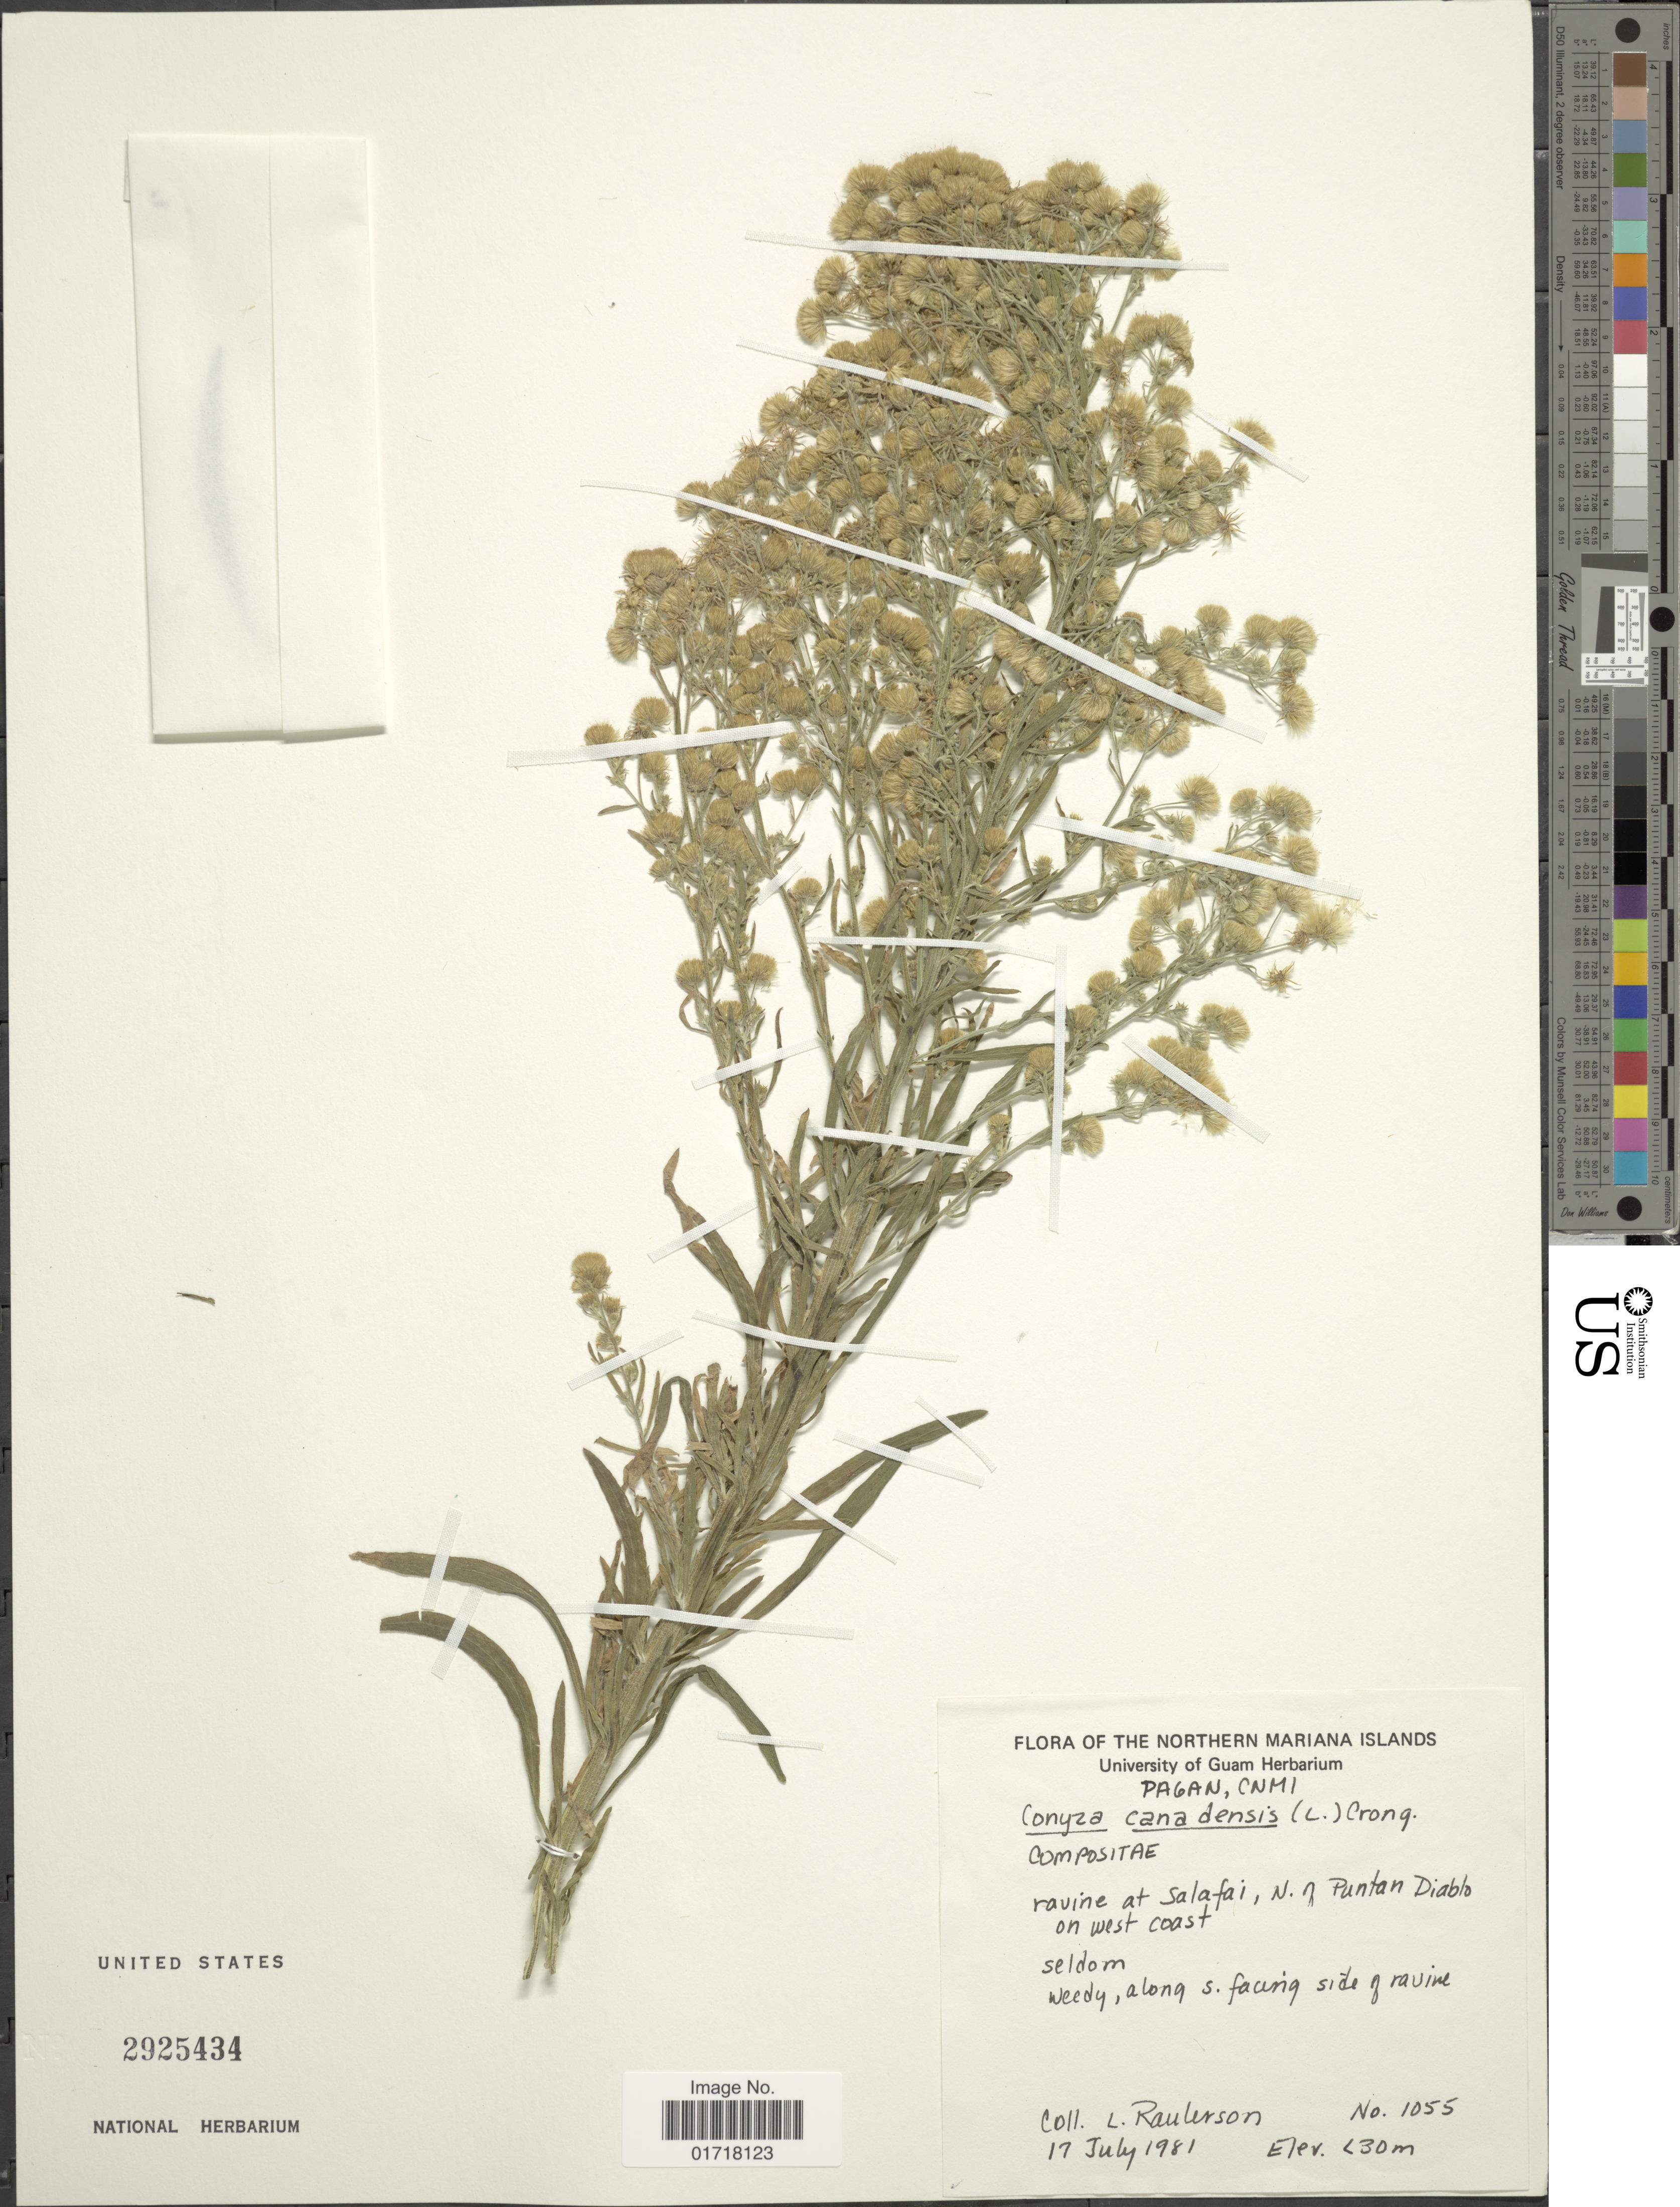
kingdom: Plantae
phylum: Tracheophyta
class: Magnoliopsida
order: Asterales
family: Asteraceae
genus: Erigeron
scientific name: Erigeron canadensis var. pusillus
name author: (Nutt.) Bolvin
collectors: L. Raulerson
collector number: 1055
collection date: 1981-07-17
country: Northern Mariana Islands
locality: Pagan, CNMI, Ravine at Salafai, N. of Puntan Diablo on west coast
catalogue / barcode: US 2925434